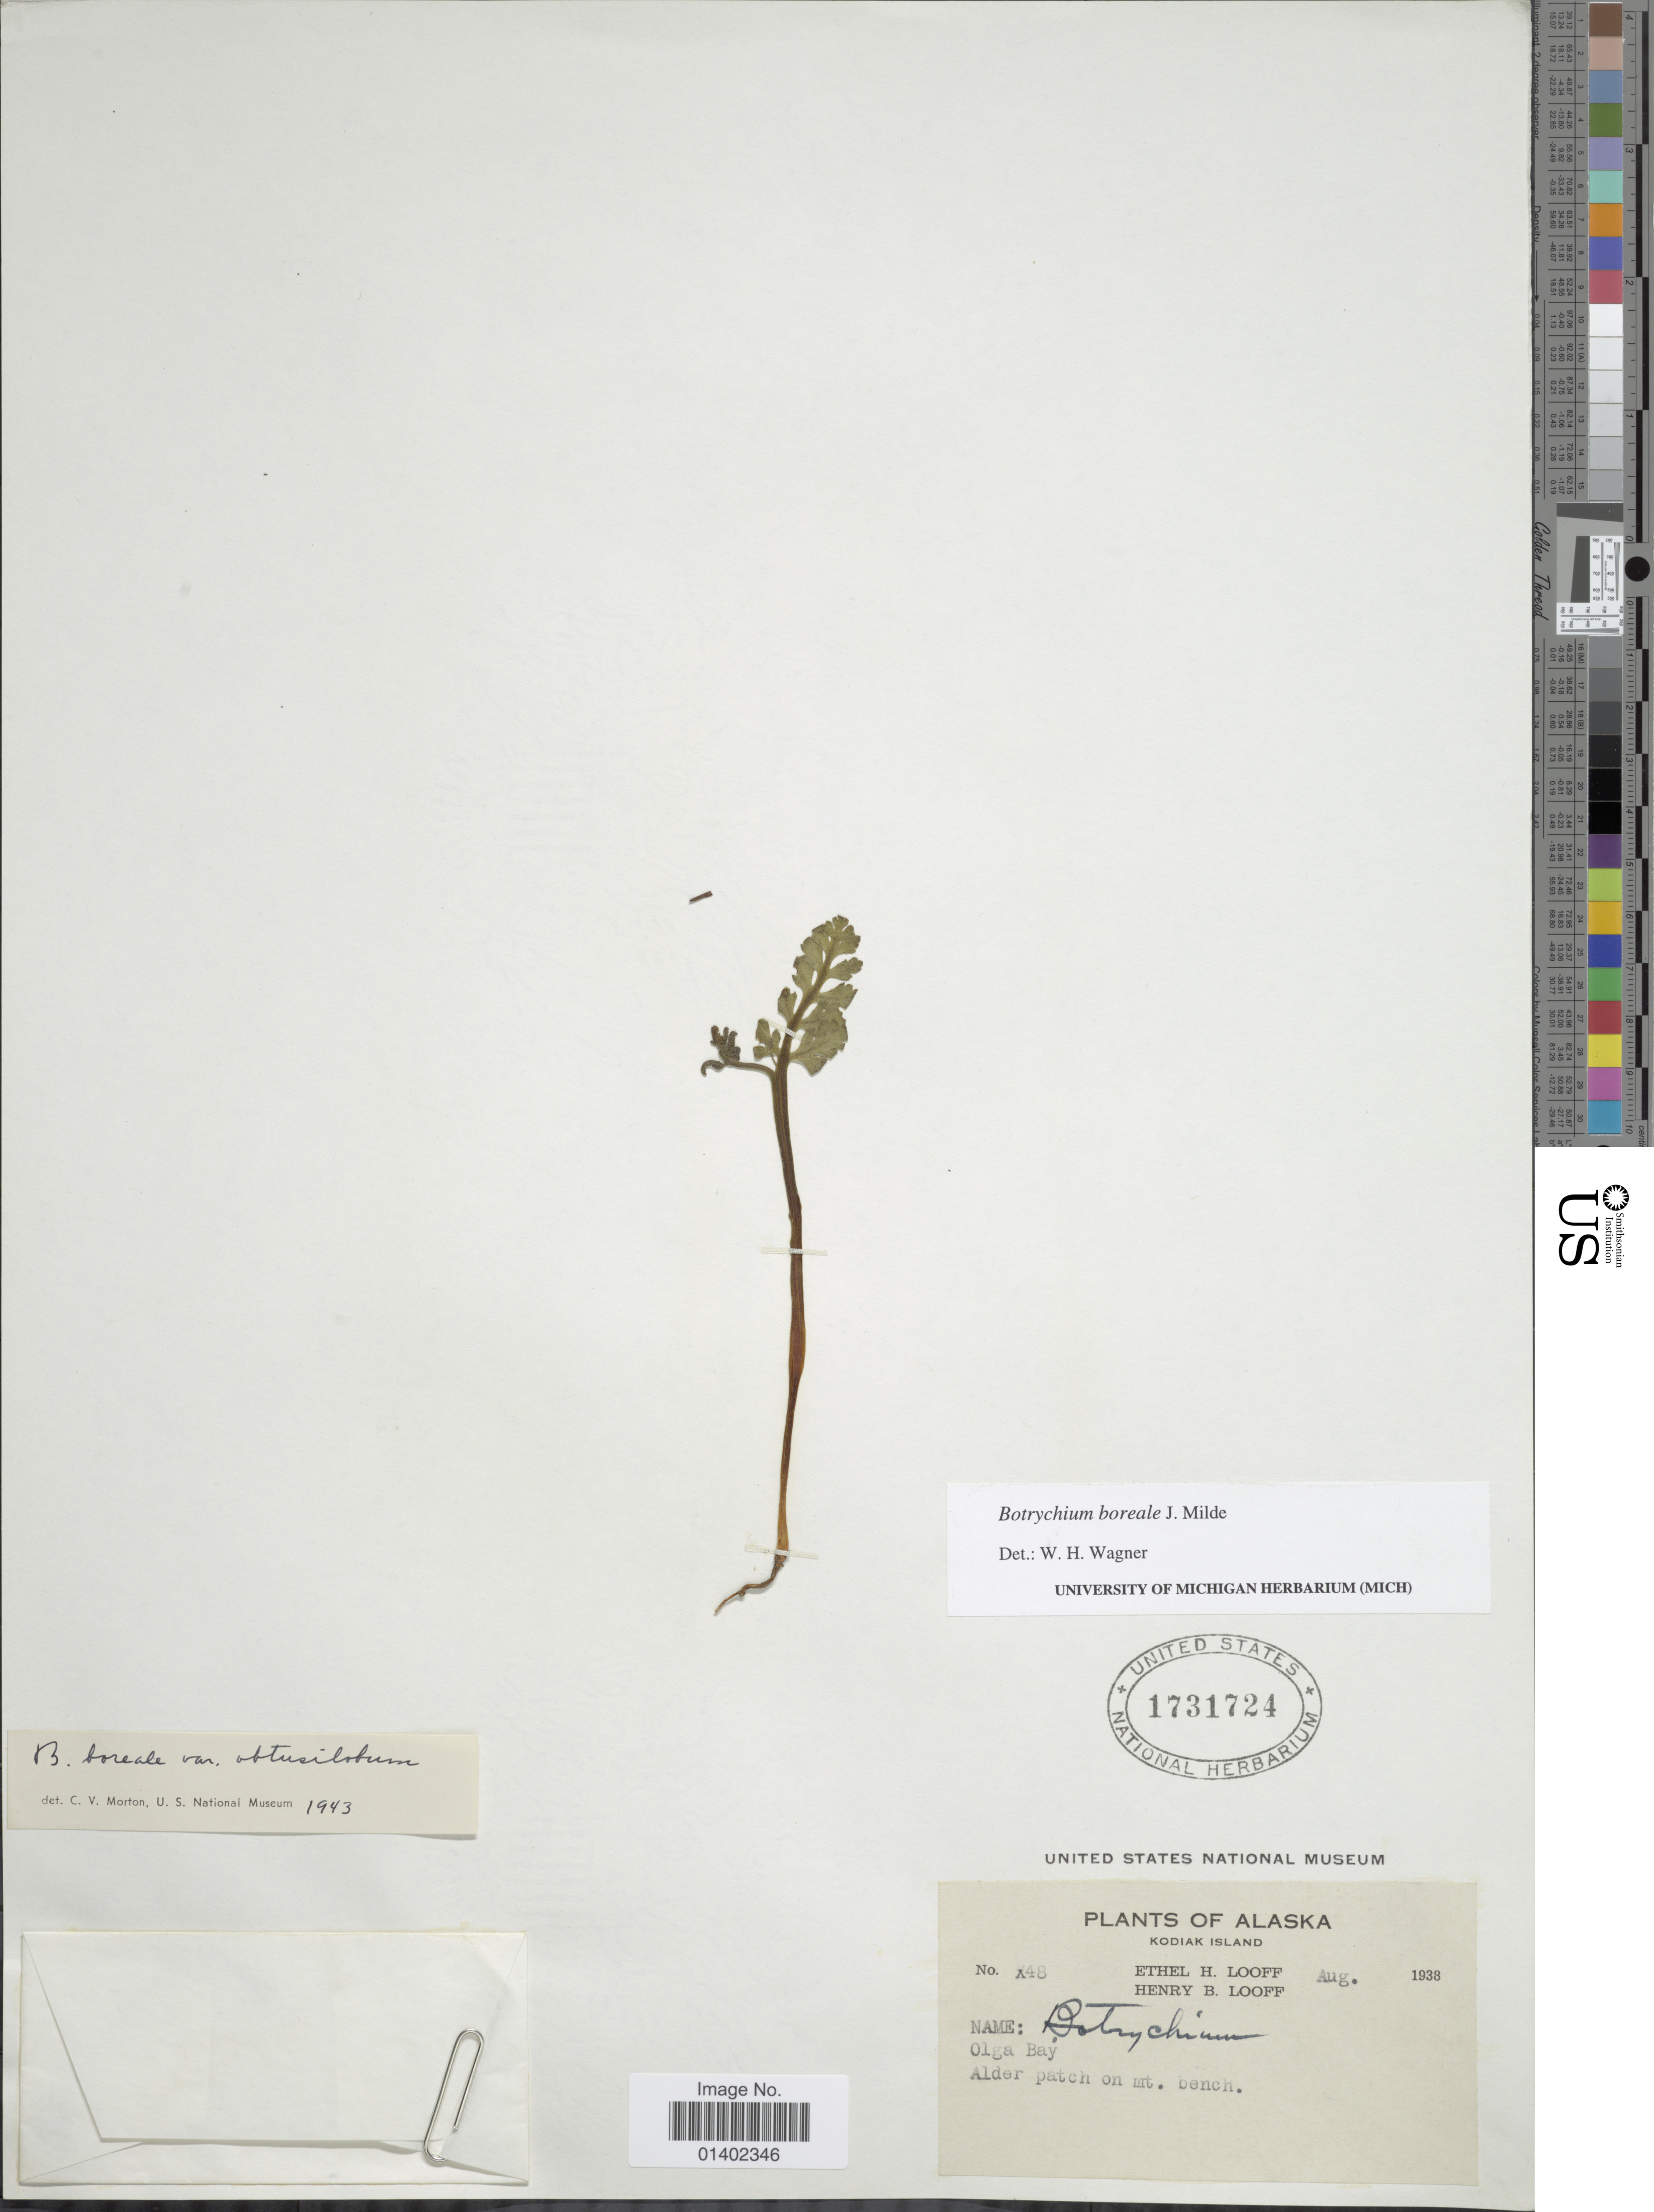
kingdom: Plantae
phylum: Tracheophyta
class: Polypodiopsida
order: Ophioglossales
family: Ophioglossaceae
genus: Botrychium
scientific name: Botrychium pinnatum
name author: H. St. John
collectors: E. Looff & H. Looff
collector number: X48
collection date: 1938-08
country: United States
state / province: Alaska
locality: Kodiak Island, Olga Bay, Alder patch on mt bench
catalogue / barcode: US 1731724